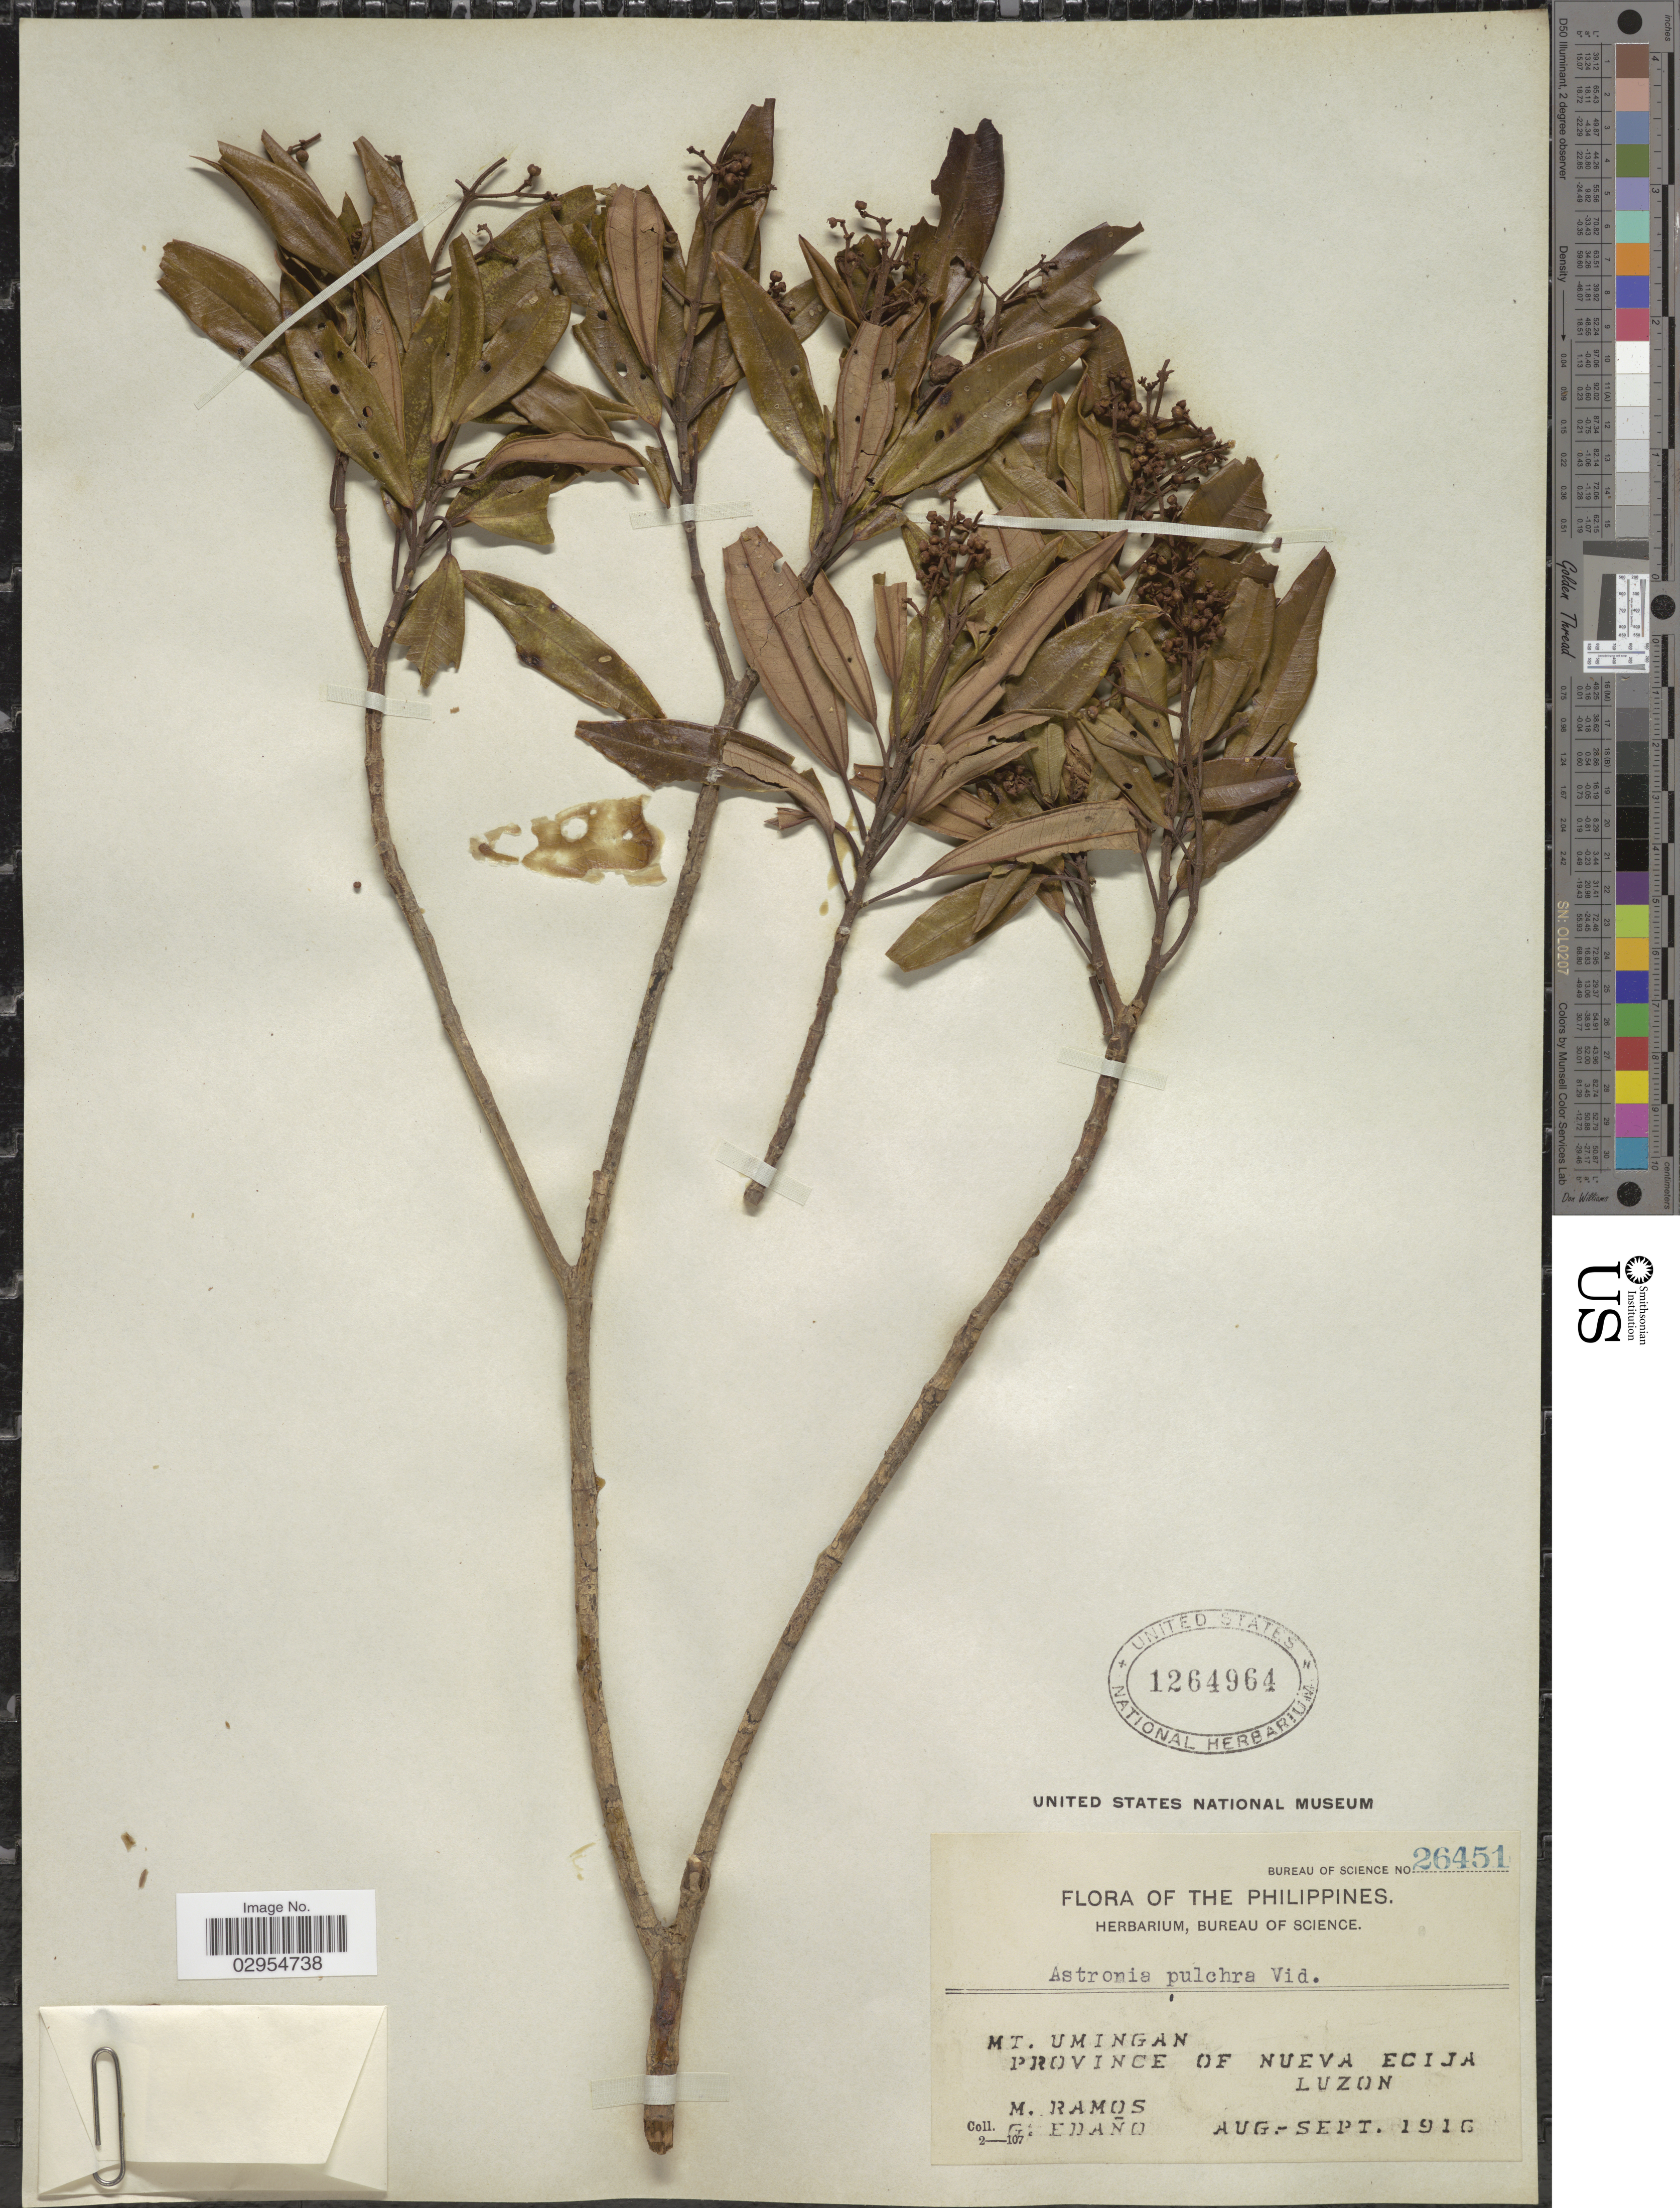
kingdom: Plantae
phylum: Tracheophyta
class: Magnoliopsida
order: Myrtales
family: Melastomataceae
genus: Astronia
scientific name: Astronia pulchra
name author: S. Vidal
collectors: M. Ramos & G. Edaño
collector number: Bureau of Science 26451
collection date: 1916-08/1916-09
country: Philippines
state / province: Central Luzon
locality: Mt. Umingan, Province of Nueva Ecija, Luzon.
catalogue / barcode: US 1264964